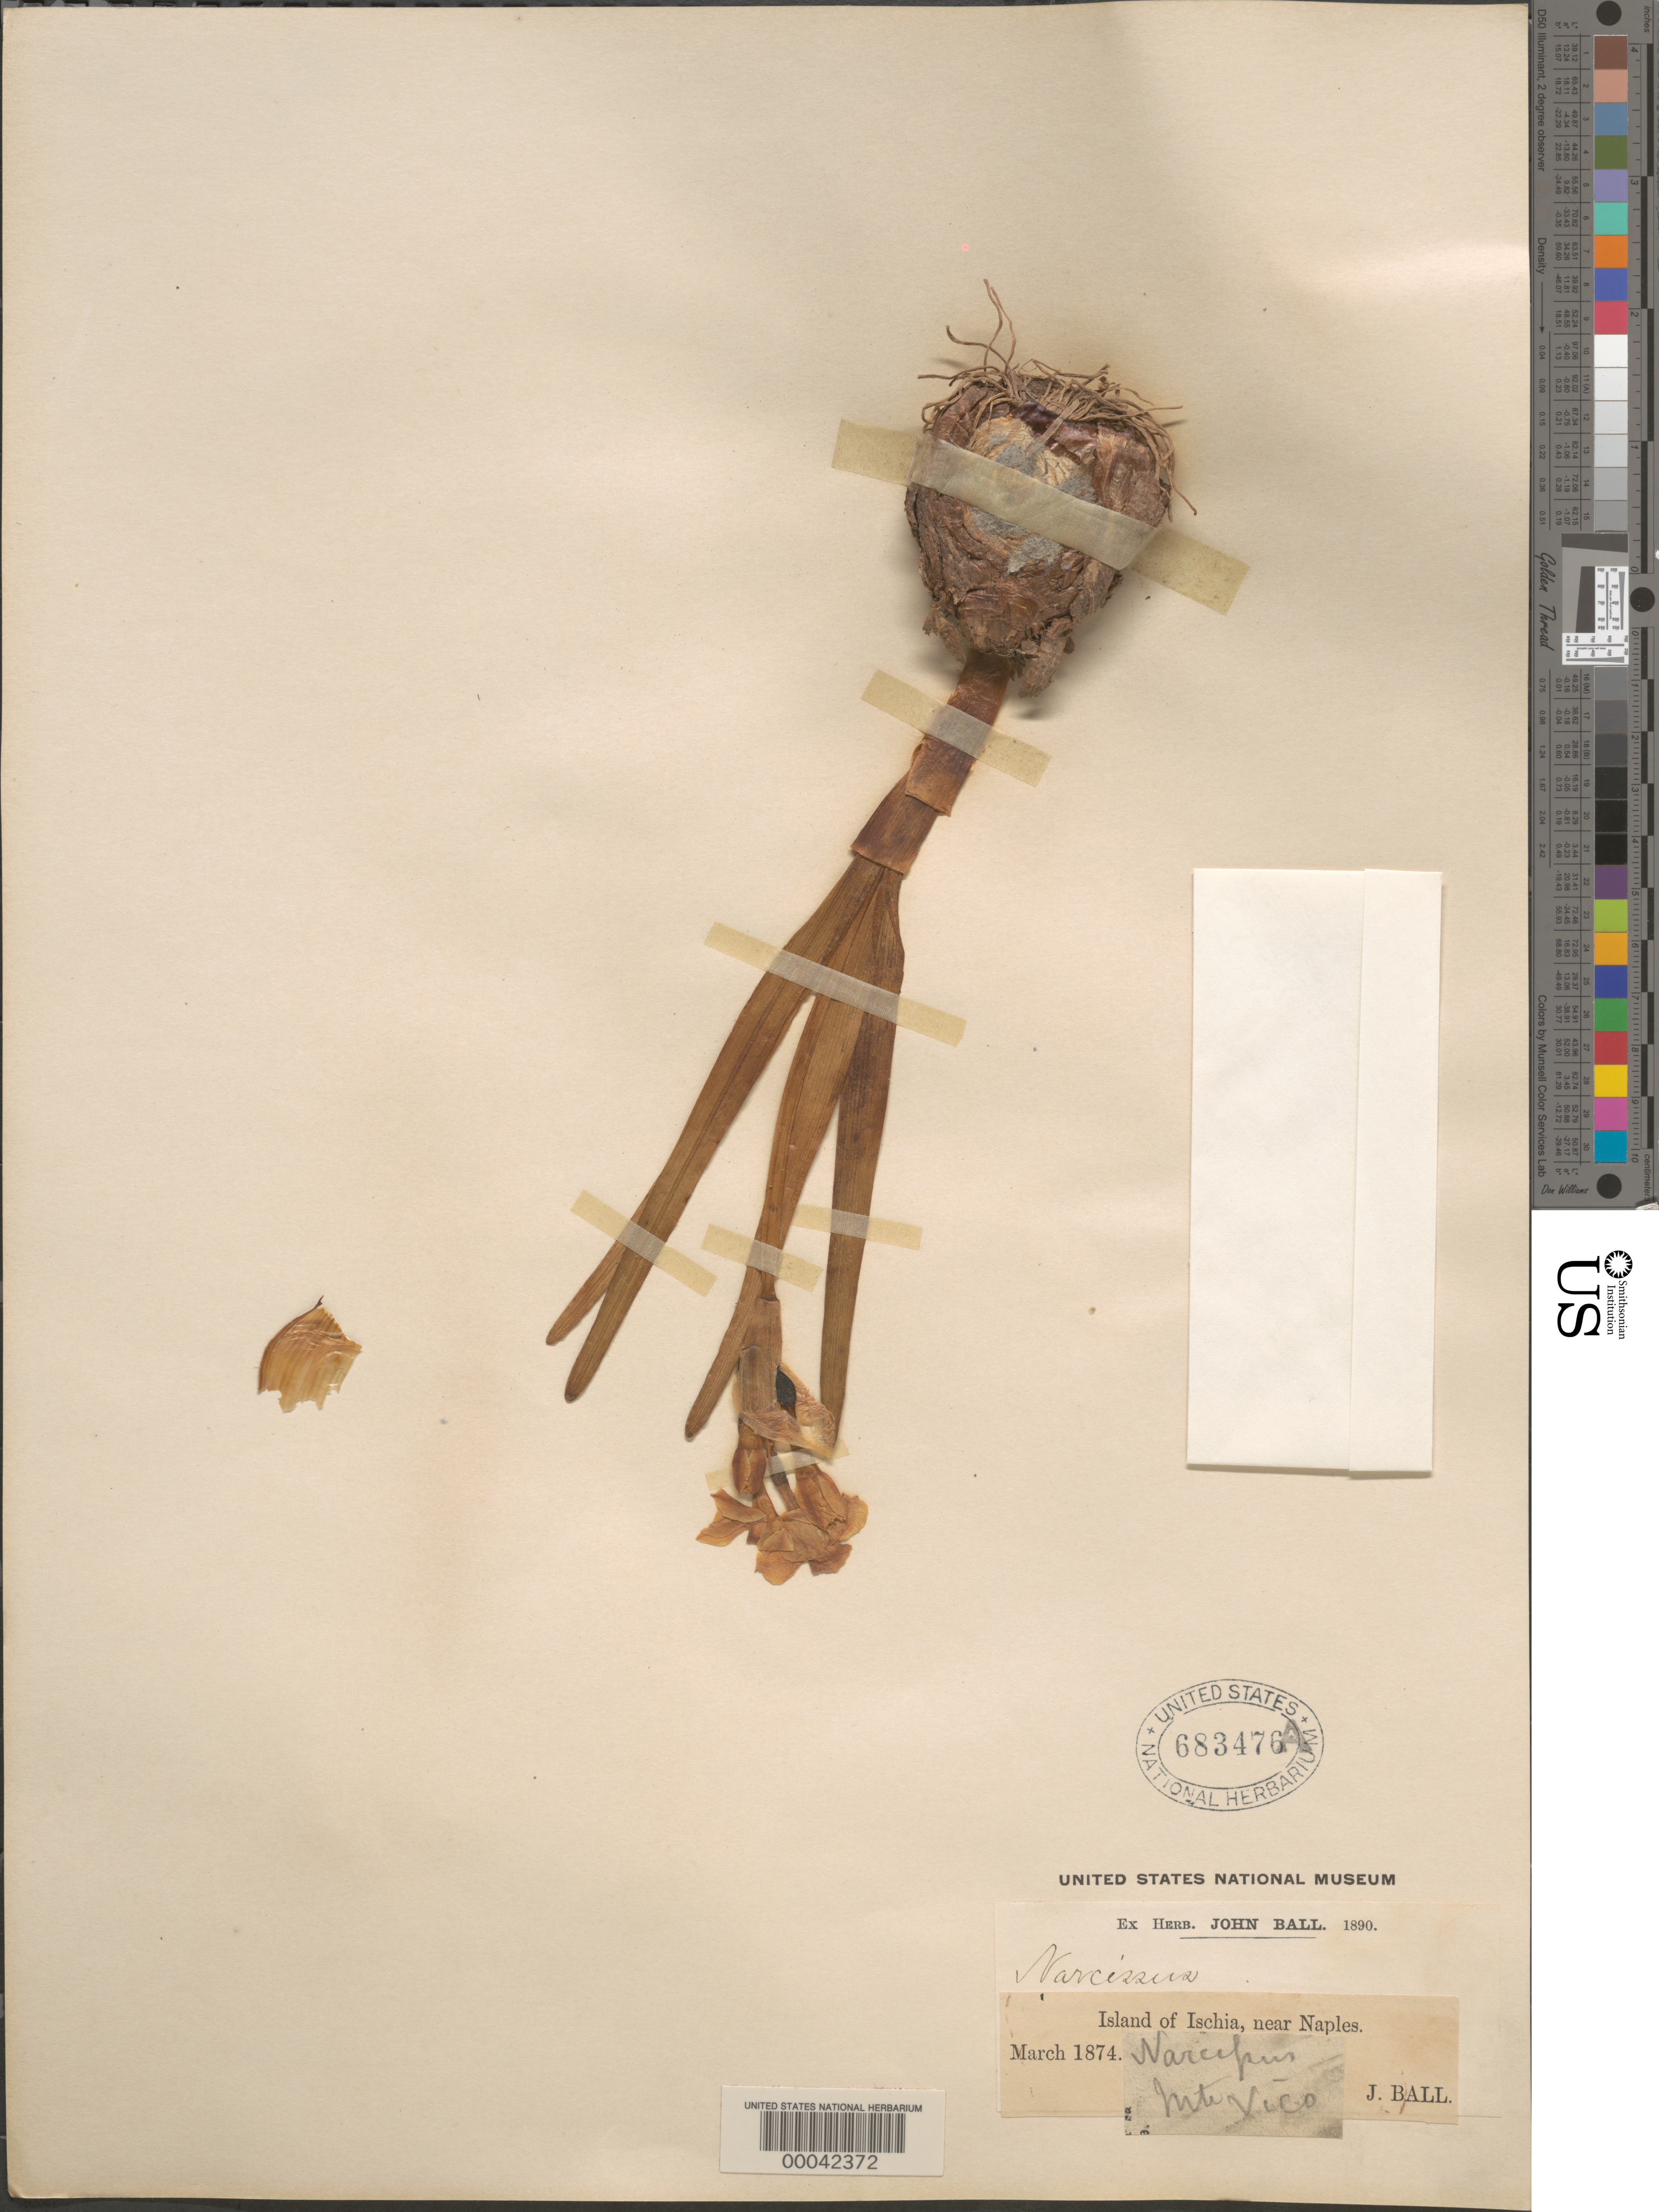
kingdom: Plantae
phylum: Tracheophyta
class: Liliopsida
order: Asparagales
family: Amaryllidaceae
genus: Narcissus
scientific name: Narcissus sp.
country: Mexico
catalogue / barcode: US 683476A